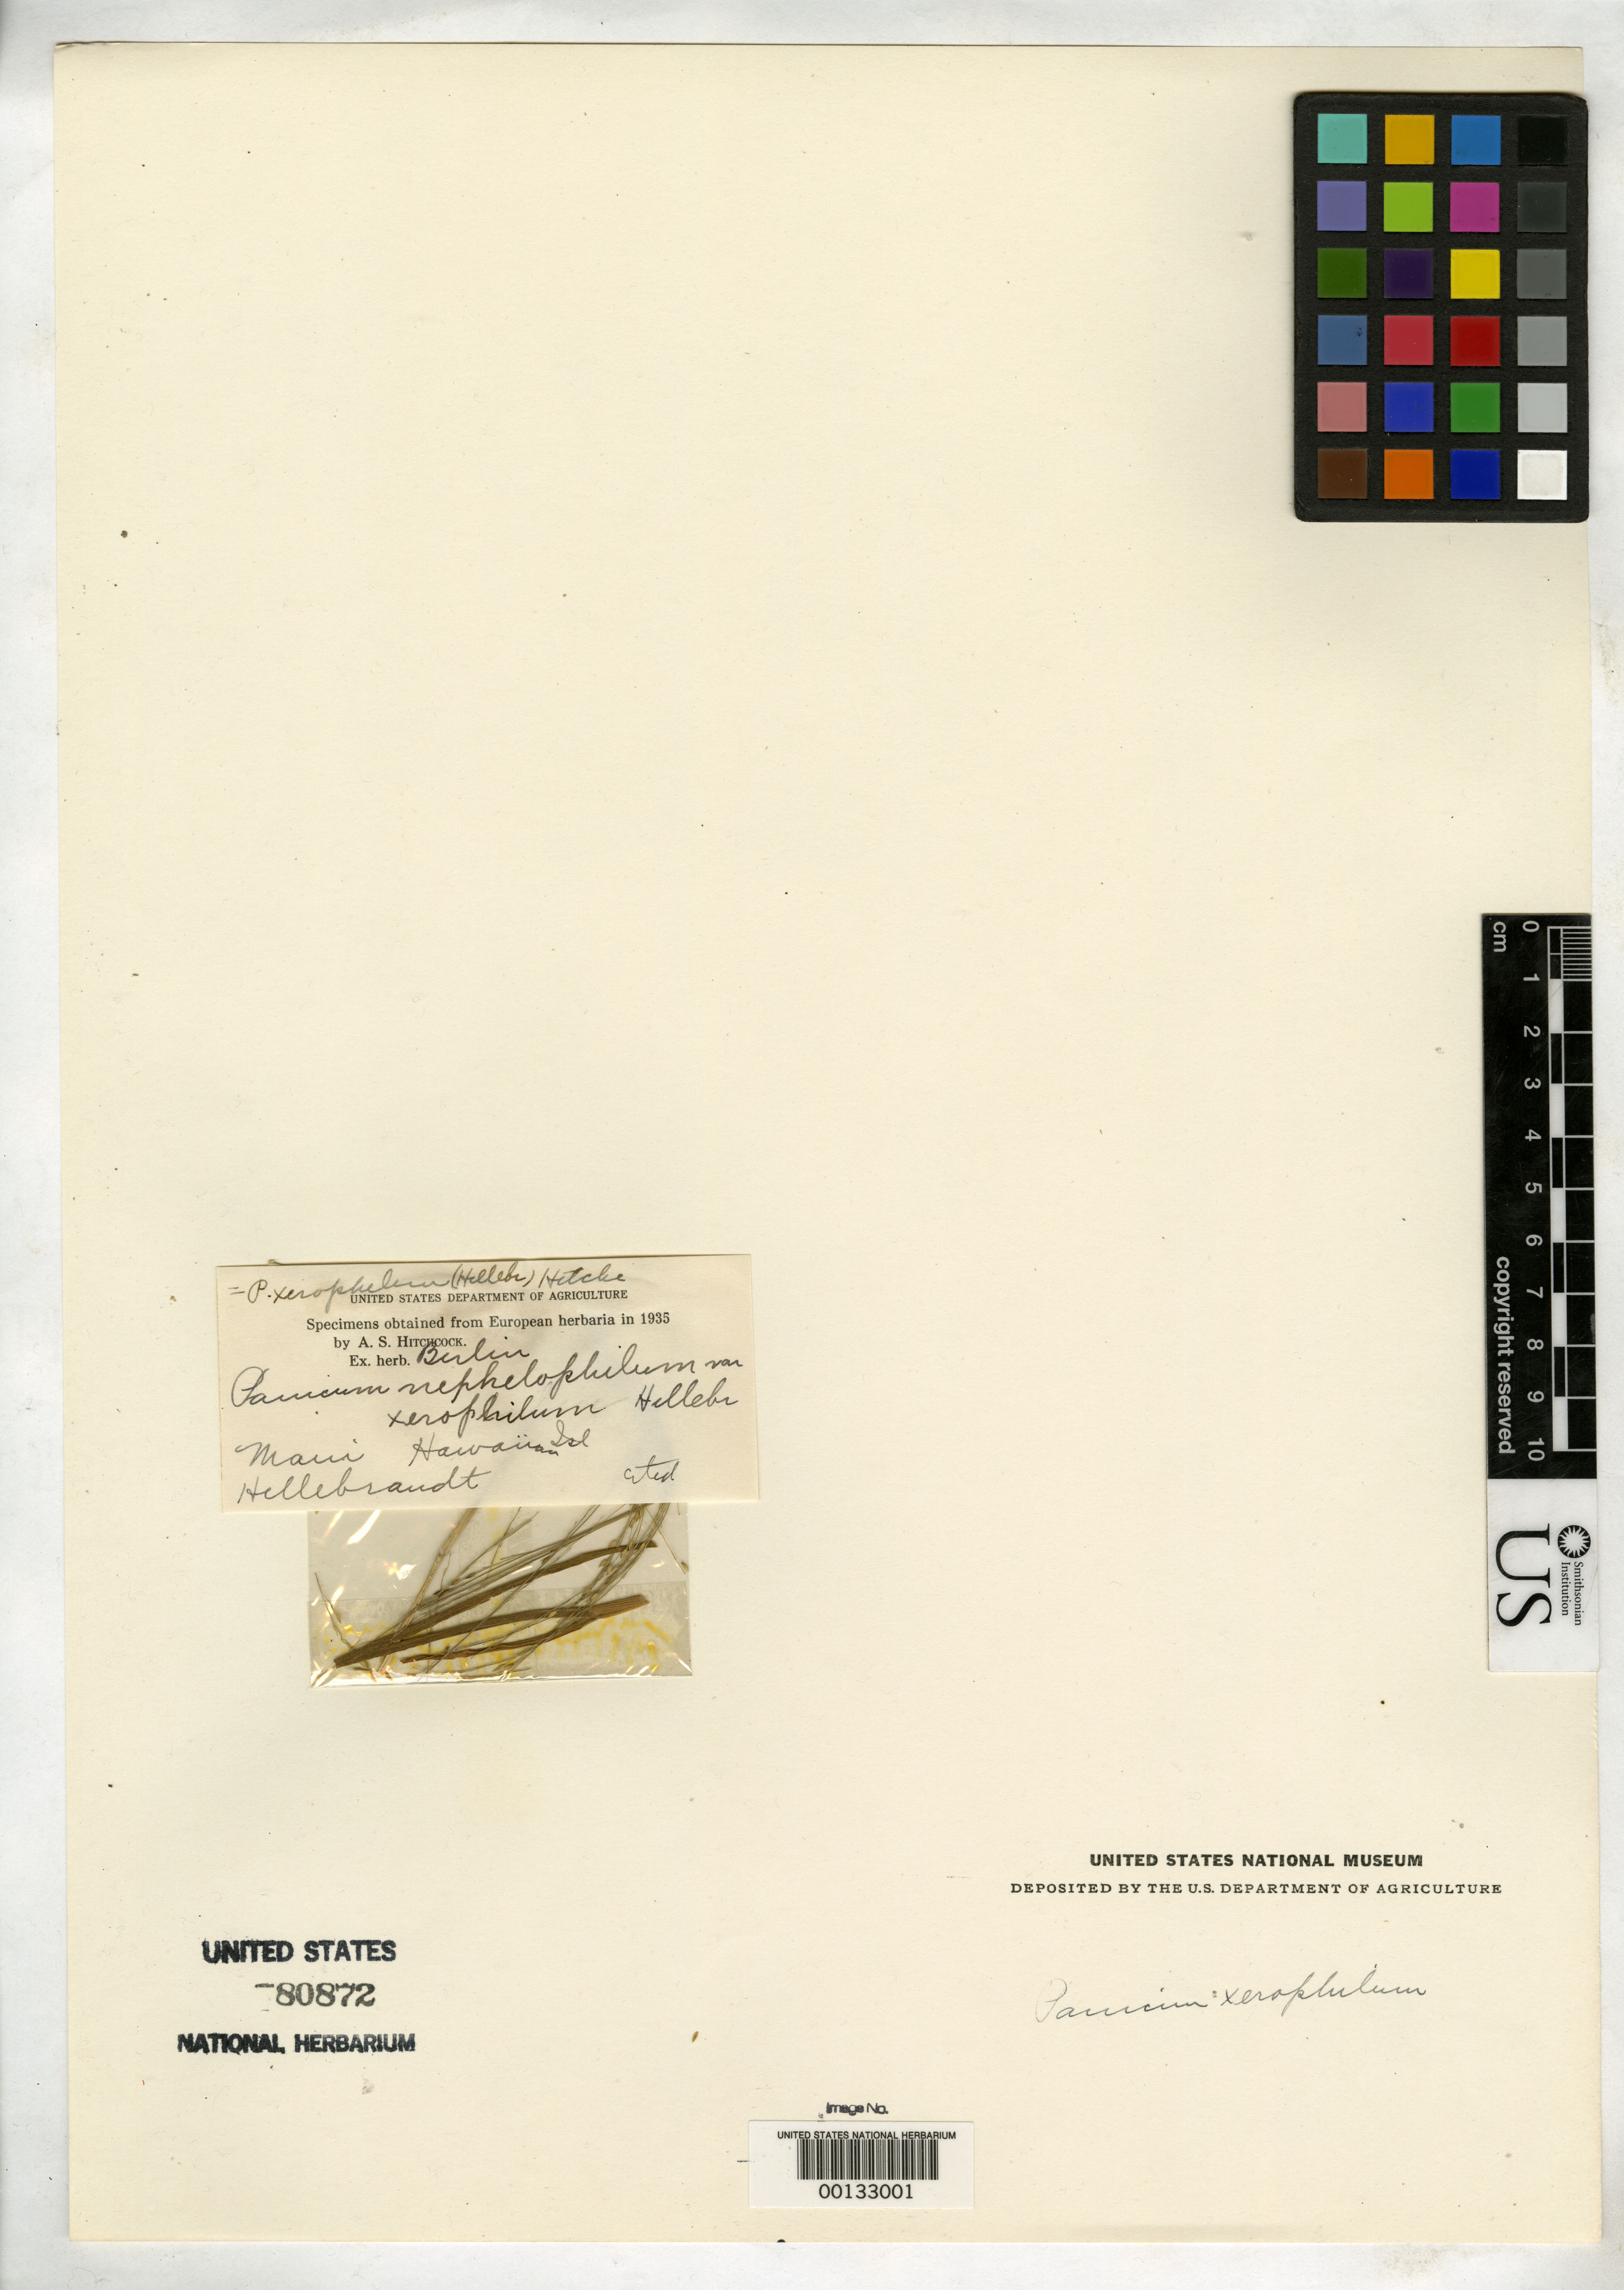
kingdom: Plantae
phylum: Tracheophyta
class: Liliopsida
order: Poales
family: Poaceae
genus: Panicum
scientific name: Panicum nephelophilum var. xerophilum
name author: Hillebr.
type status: Type Fragment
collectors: W. Hillebrand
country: United States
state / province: Hawaii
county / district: Maui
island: Maui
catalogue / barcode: US 80872